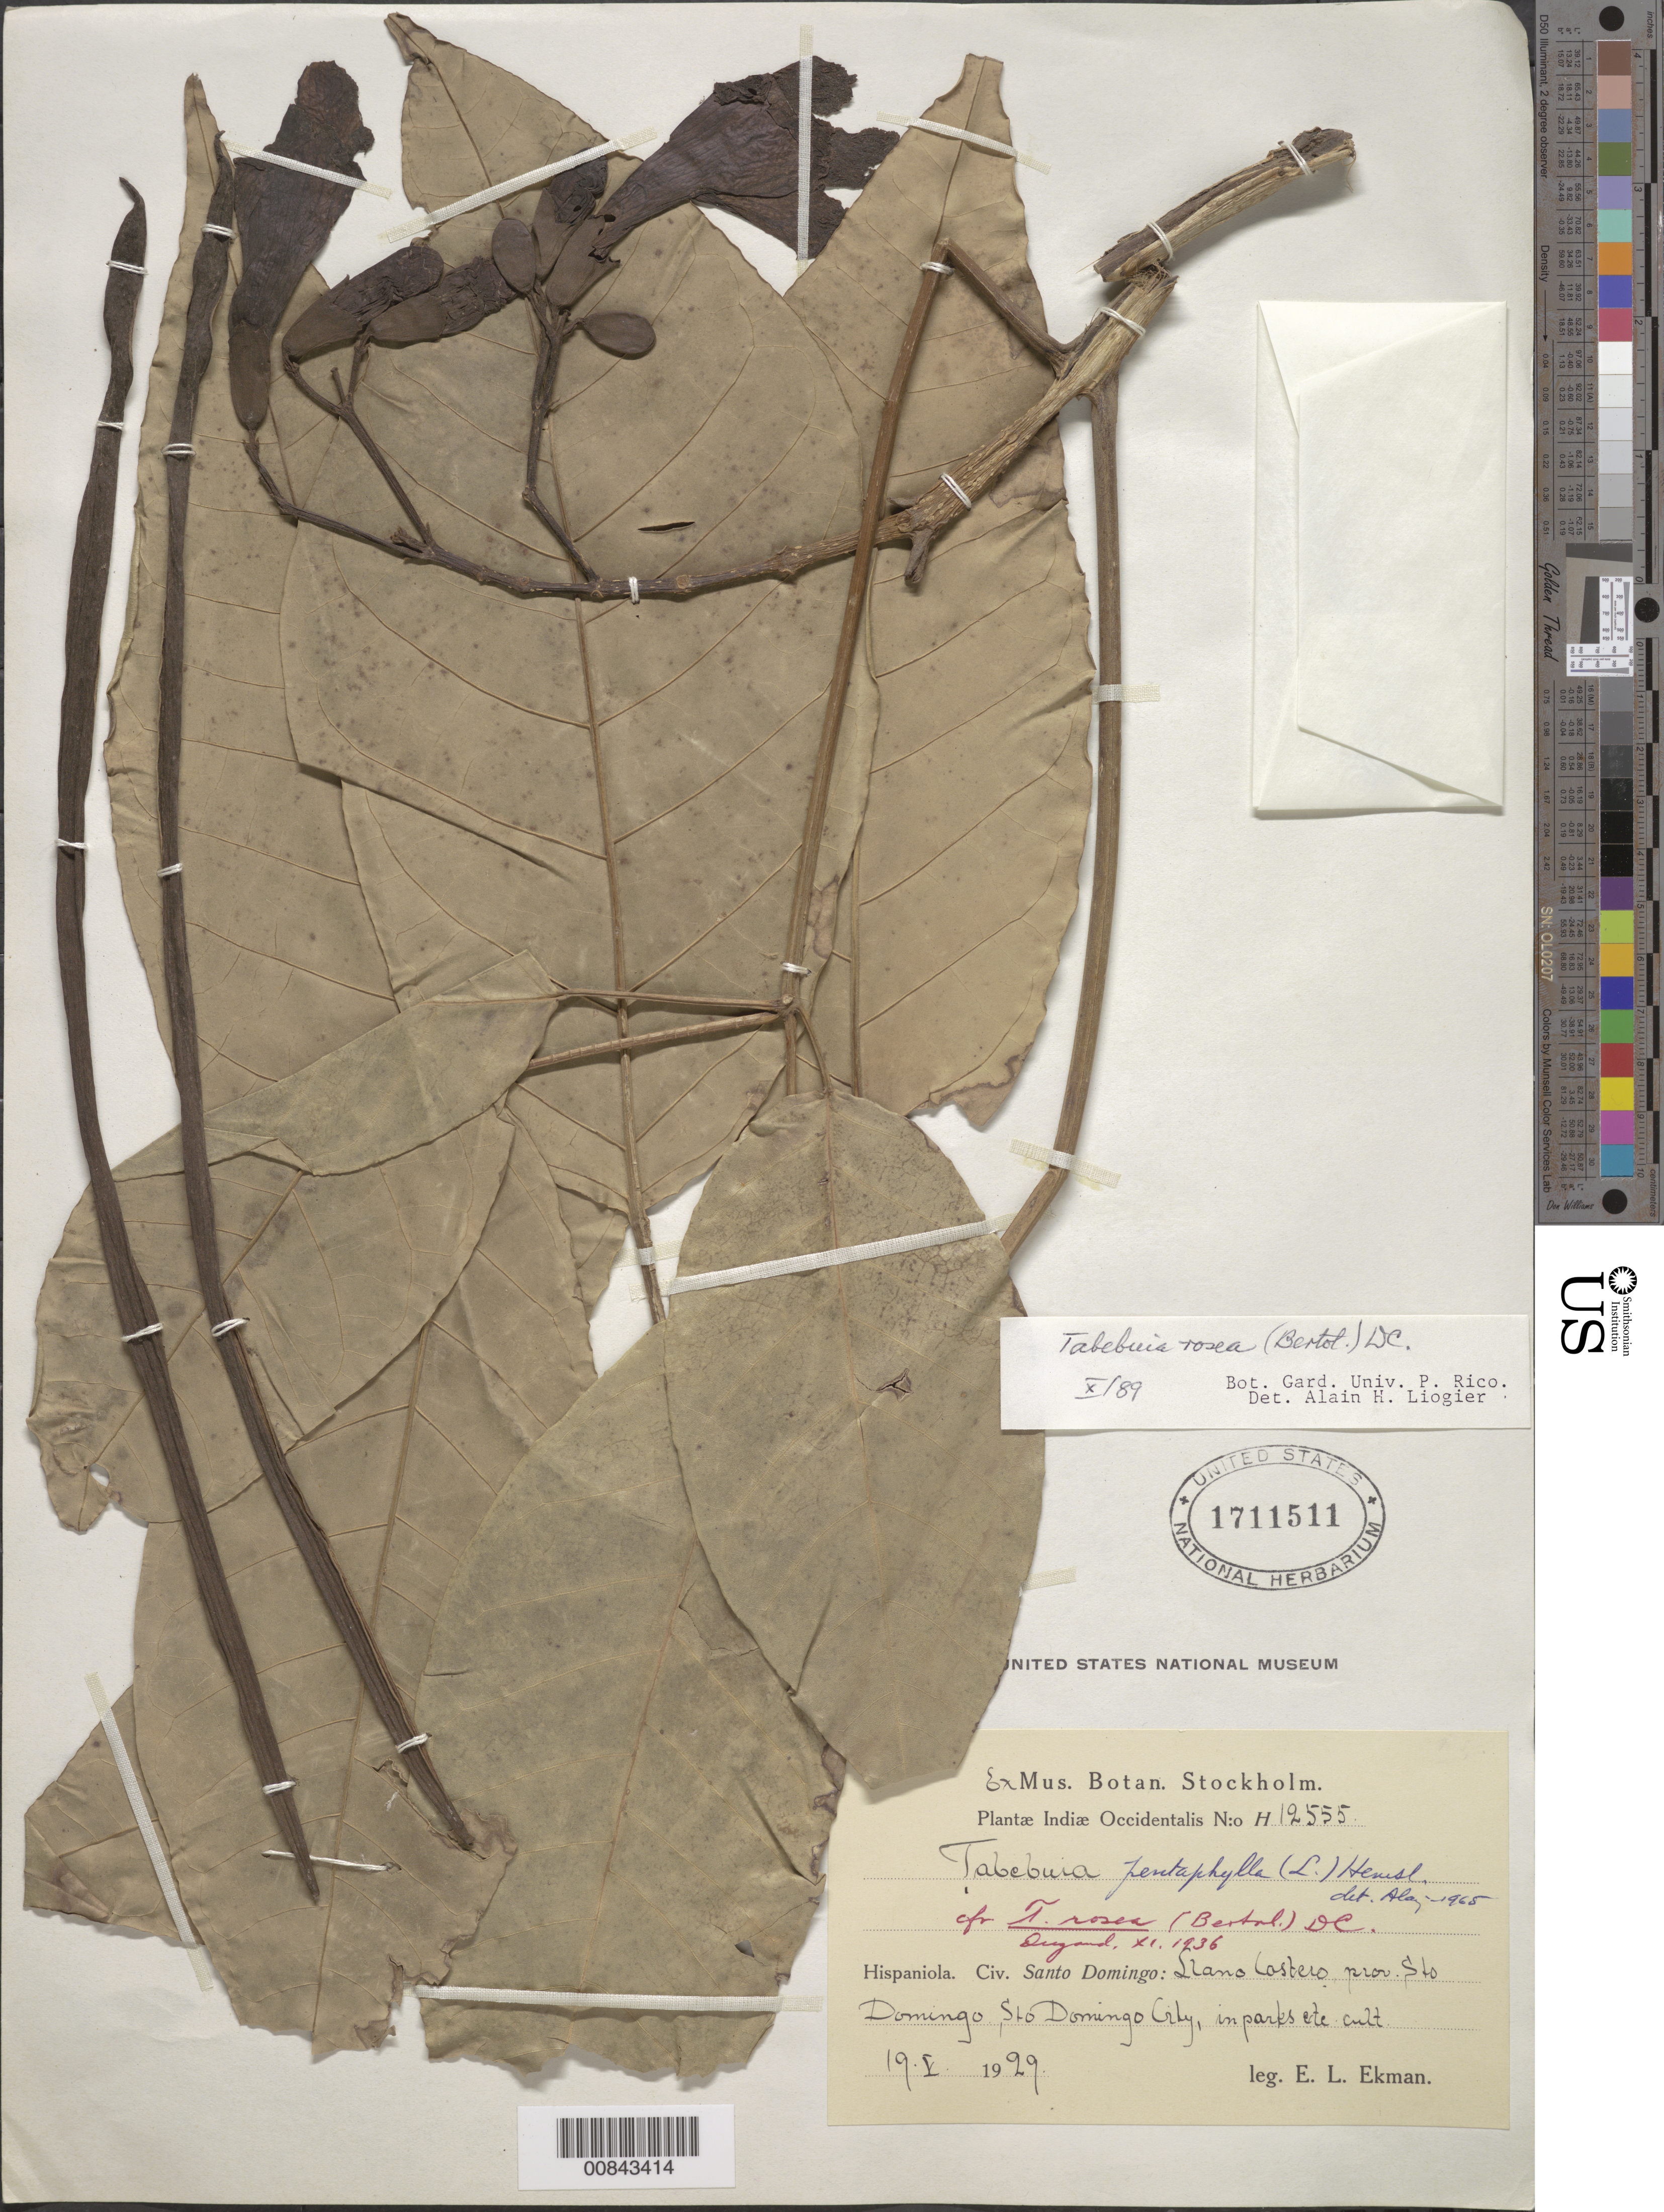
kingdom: Plantae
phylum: Tracheophyta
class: Magnoliopsida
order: Lamiales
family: Bignoniaceae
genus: Tabebuia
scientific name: Tabebuia rosea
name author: (Bertol.) DC.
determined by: Liogier, Alain H.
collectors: E. L. Ekman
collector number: H 12555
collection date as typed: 19 May 1929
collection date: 1929-05-19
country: Dominican Republic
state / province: Santo Domingo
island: Hispaniola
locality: Llano Costero, Santo Domingo City, in parks etc.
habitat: cultivated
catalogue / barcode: US 1711511